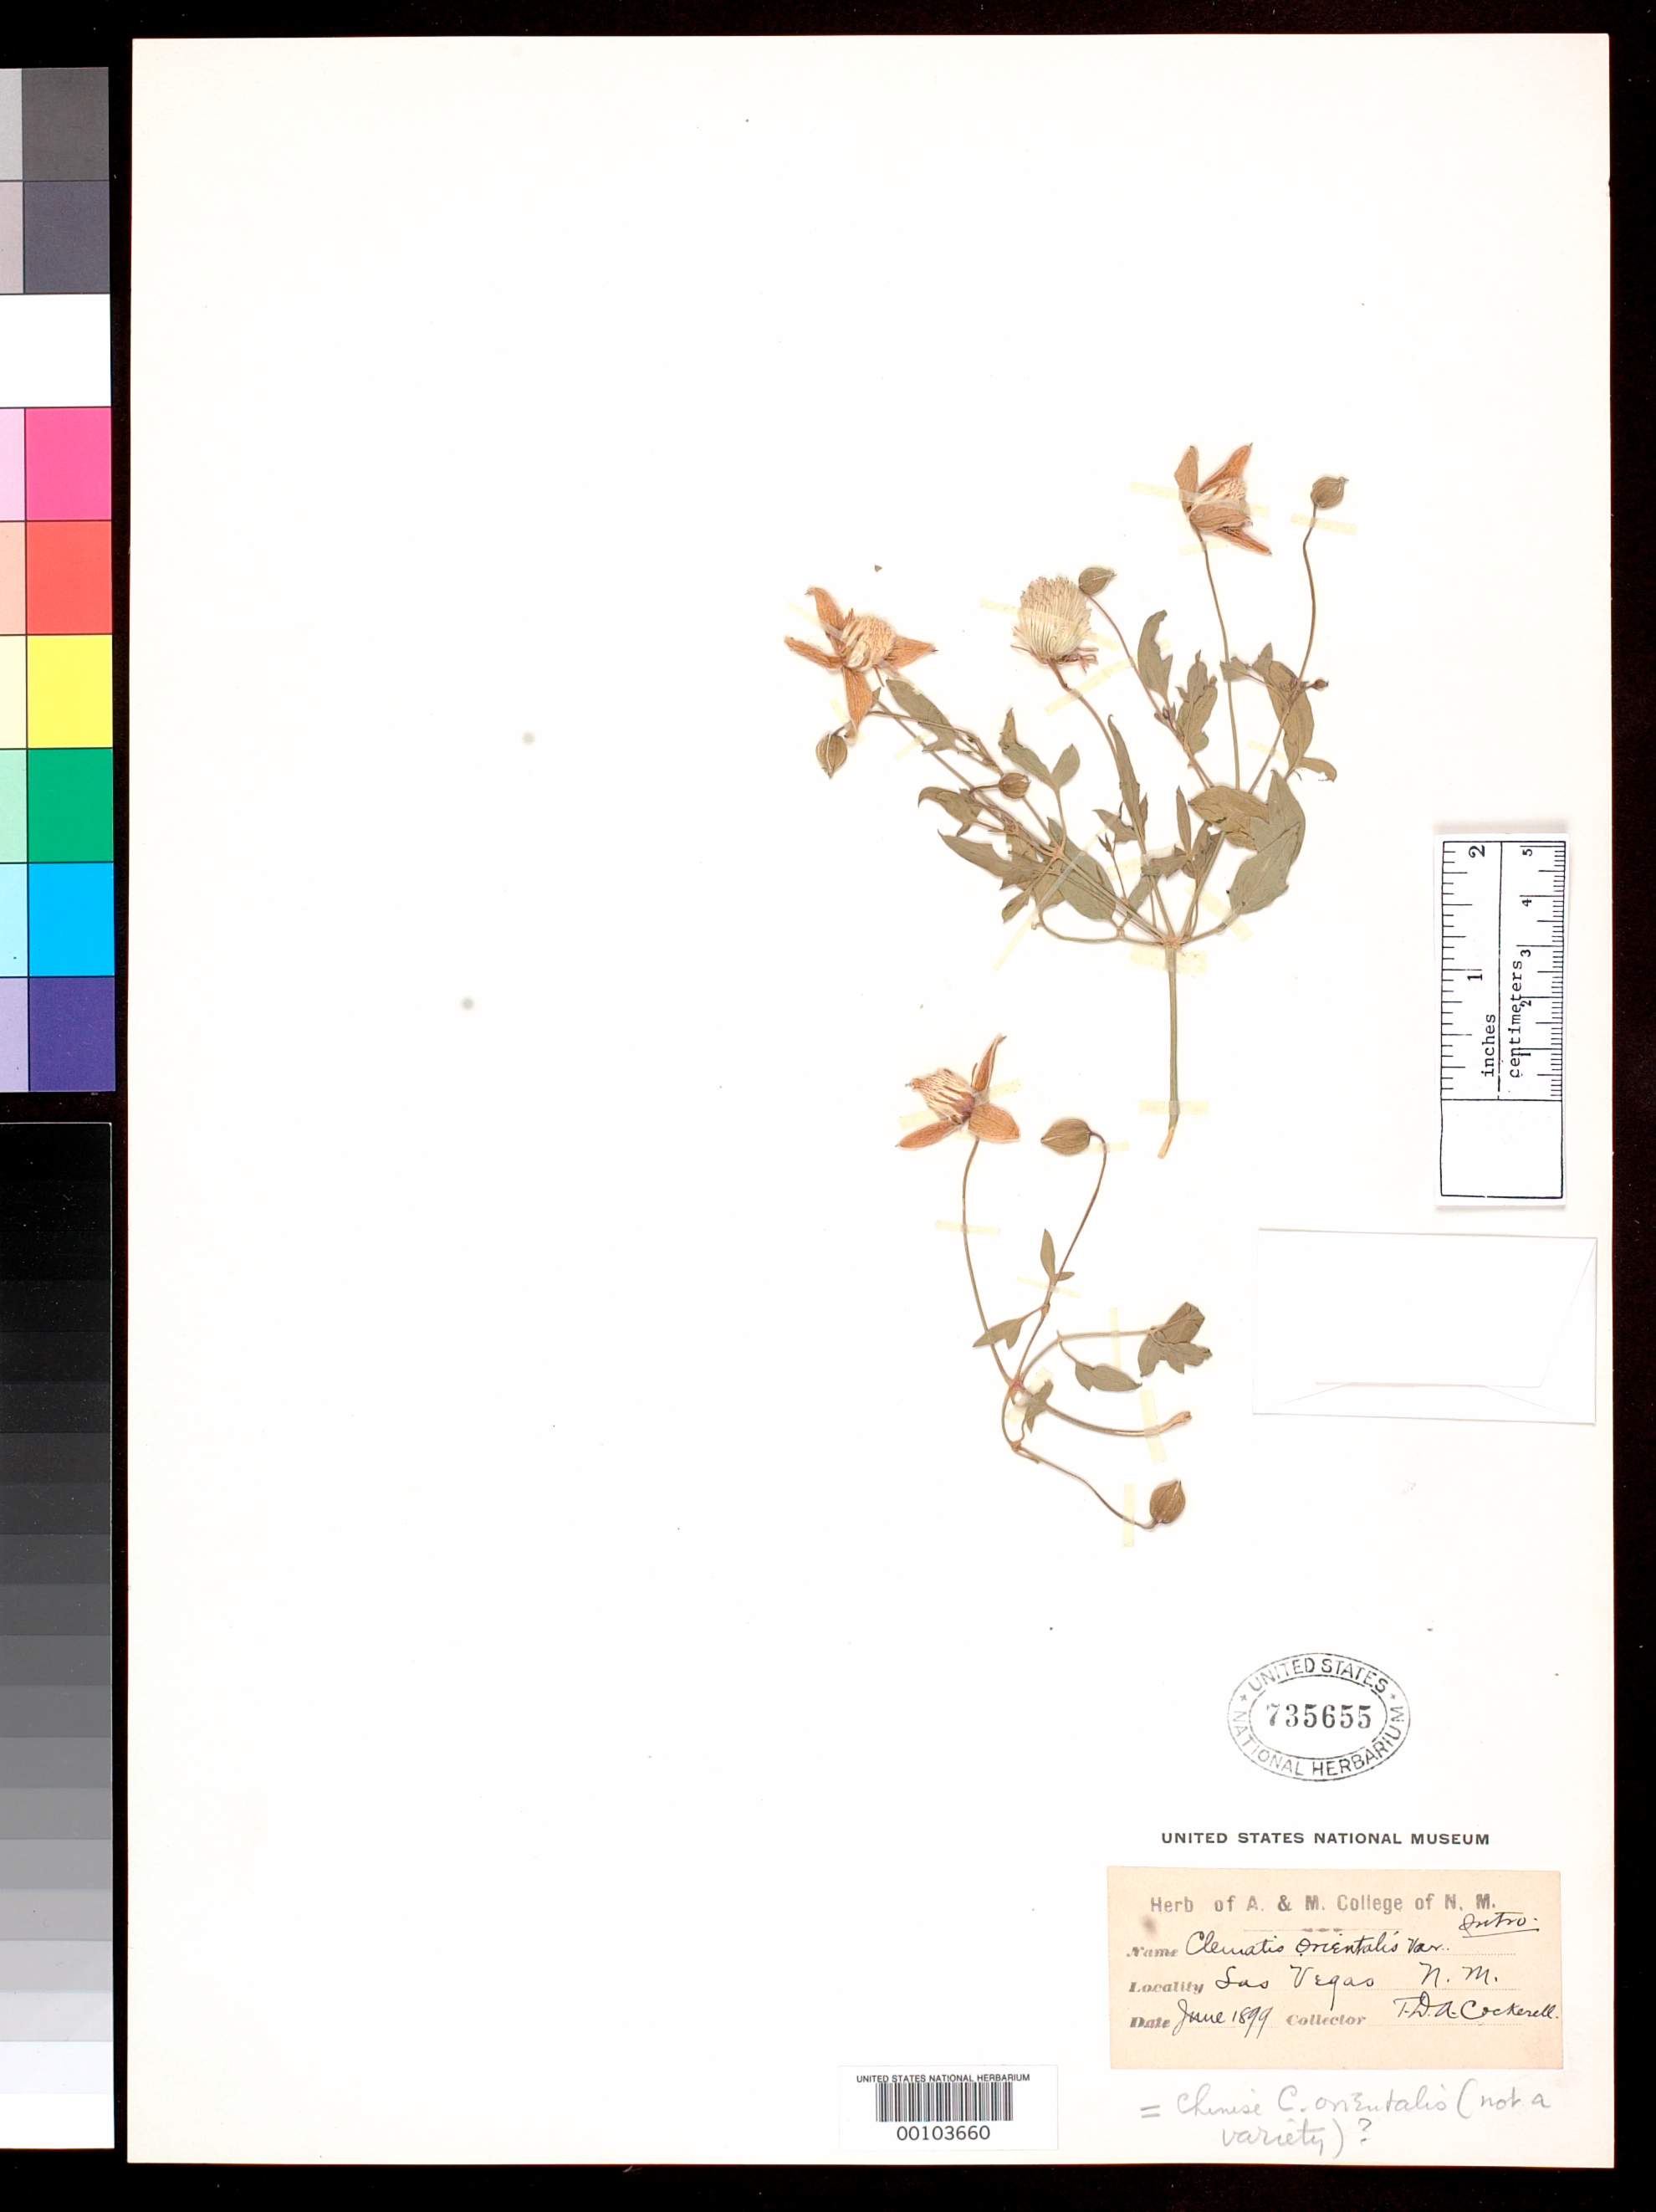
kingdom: Plantae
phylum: Tracheophyta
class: Magnoliopsida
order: Ranunculales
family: Ranunculaceae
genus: Clematis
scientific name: Clematis cruxflava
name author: Cockerell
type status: Type Fragment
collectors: T. Cockerell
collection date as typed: Jun 1899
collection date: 1899-06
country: United States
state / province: New Mexico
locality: Las Vegas.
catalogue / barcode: US 735655